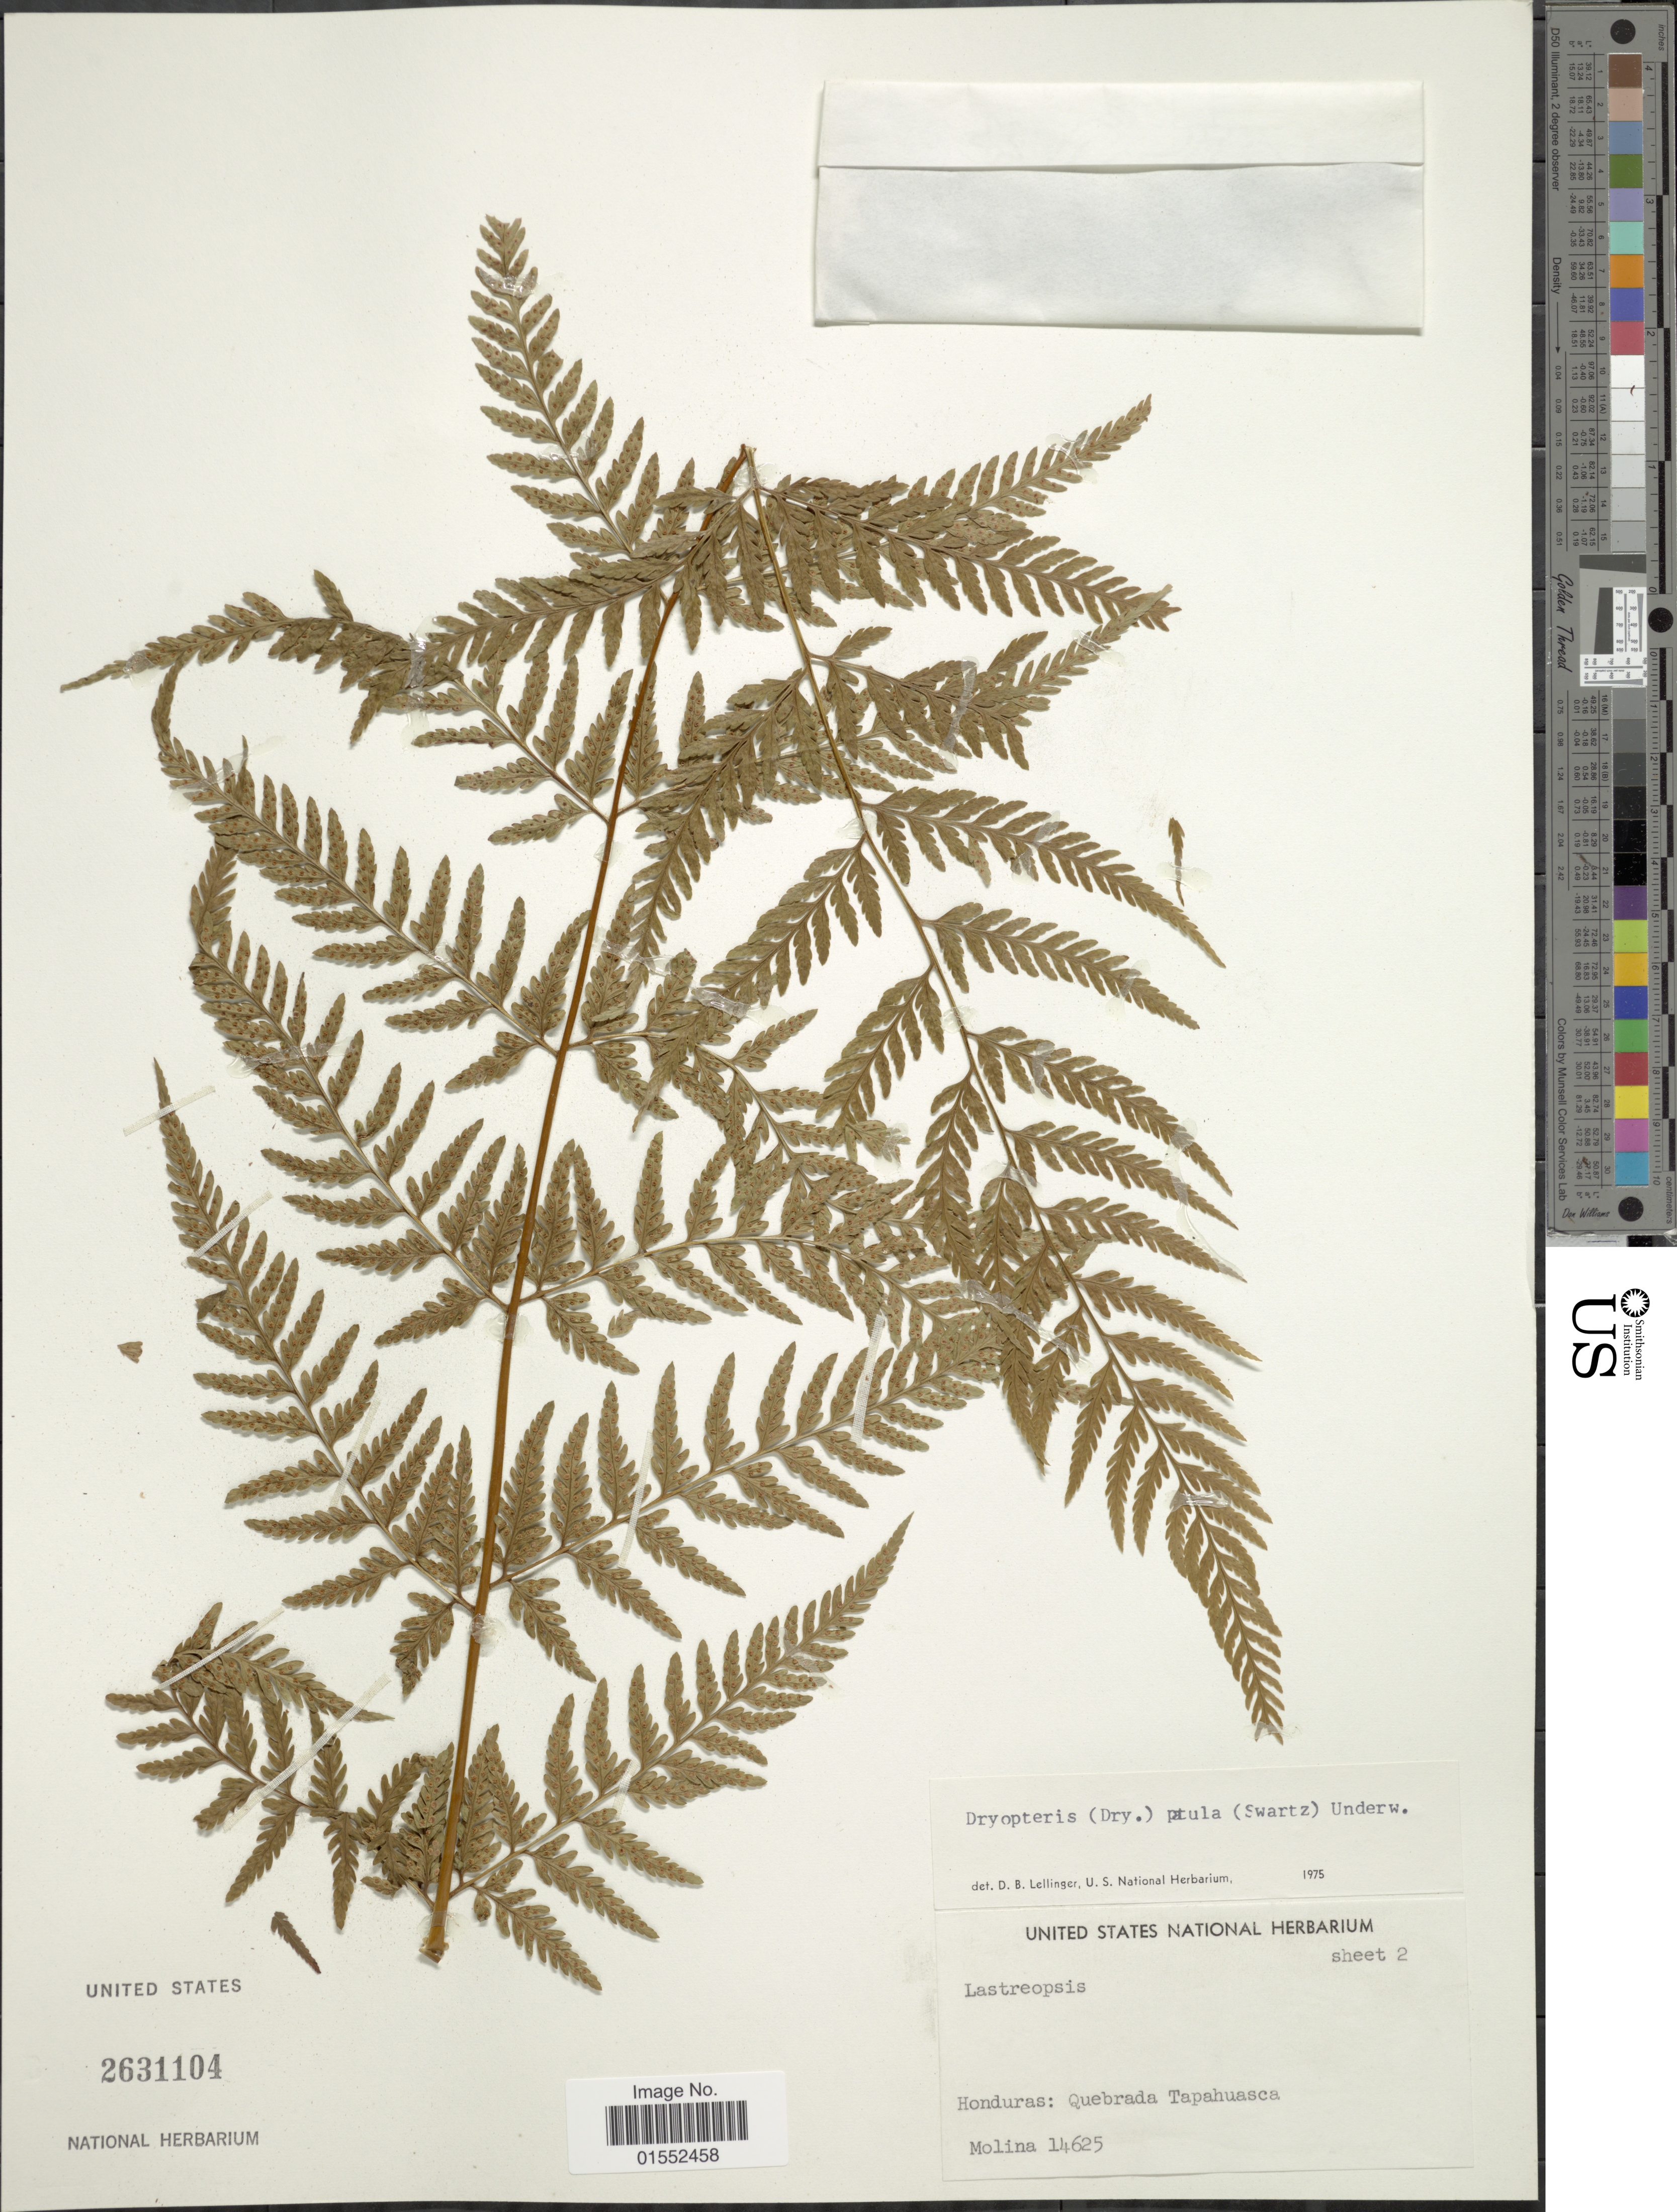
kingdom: Plantae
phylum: Tracheophyta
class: Polypodiopsida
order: Polypodiales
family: Dryopteridaceae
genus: Dryopteris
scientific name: Dryopteris patula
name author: (Sw.) Underw.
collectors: -- Molina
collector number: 14625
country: Honduras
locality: Honduras: Quebrada Tepahuasca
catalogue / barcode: US 2631104